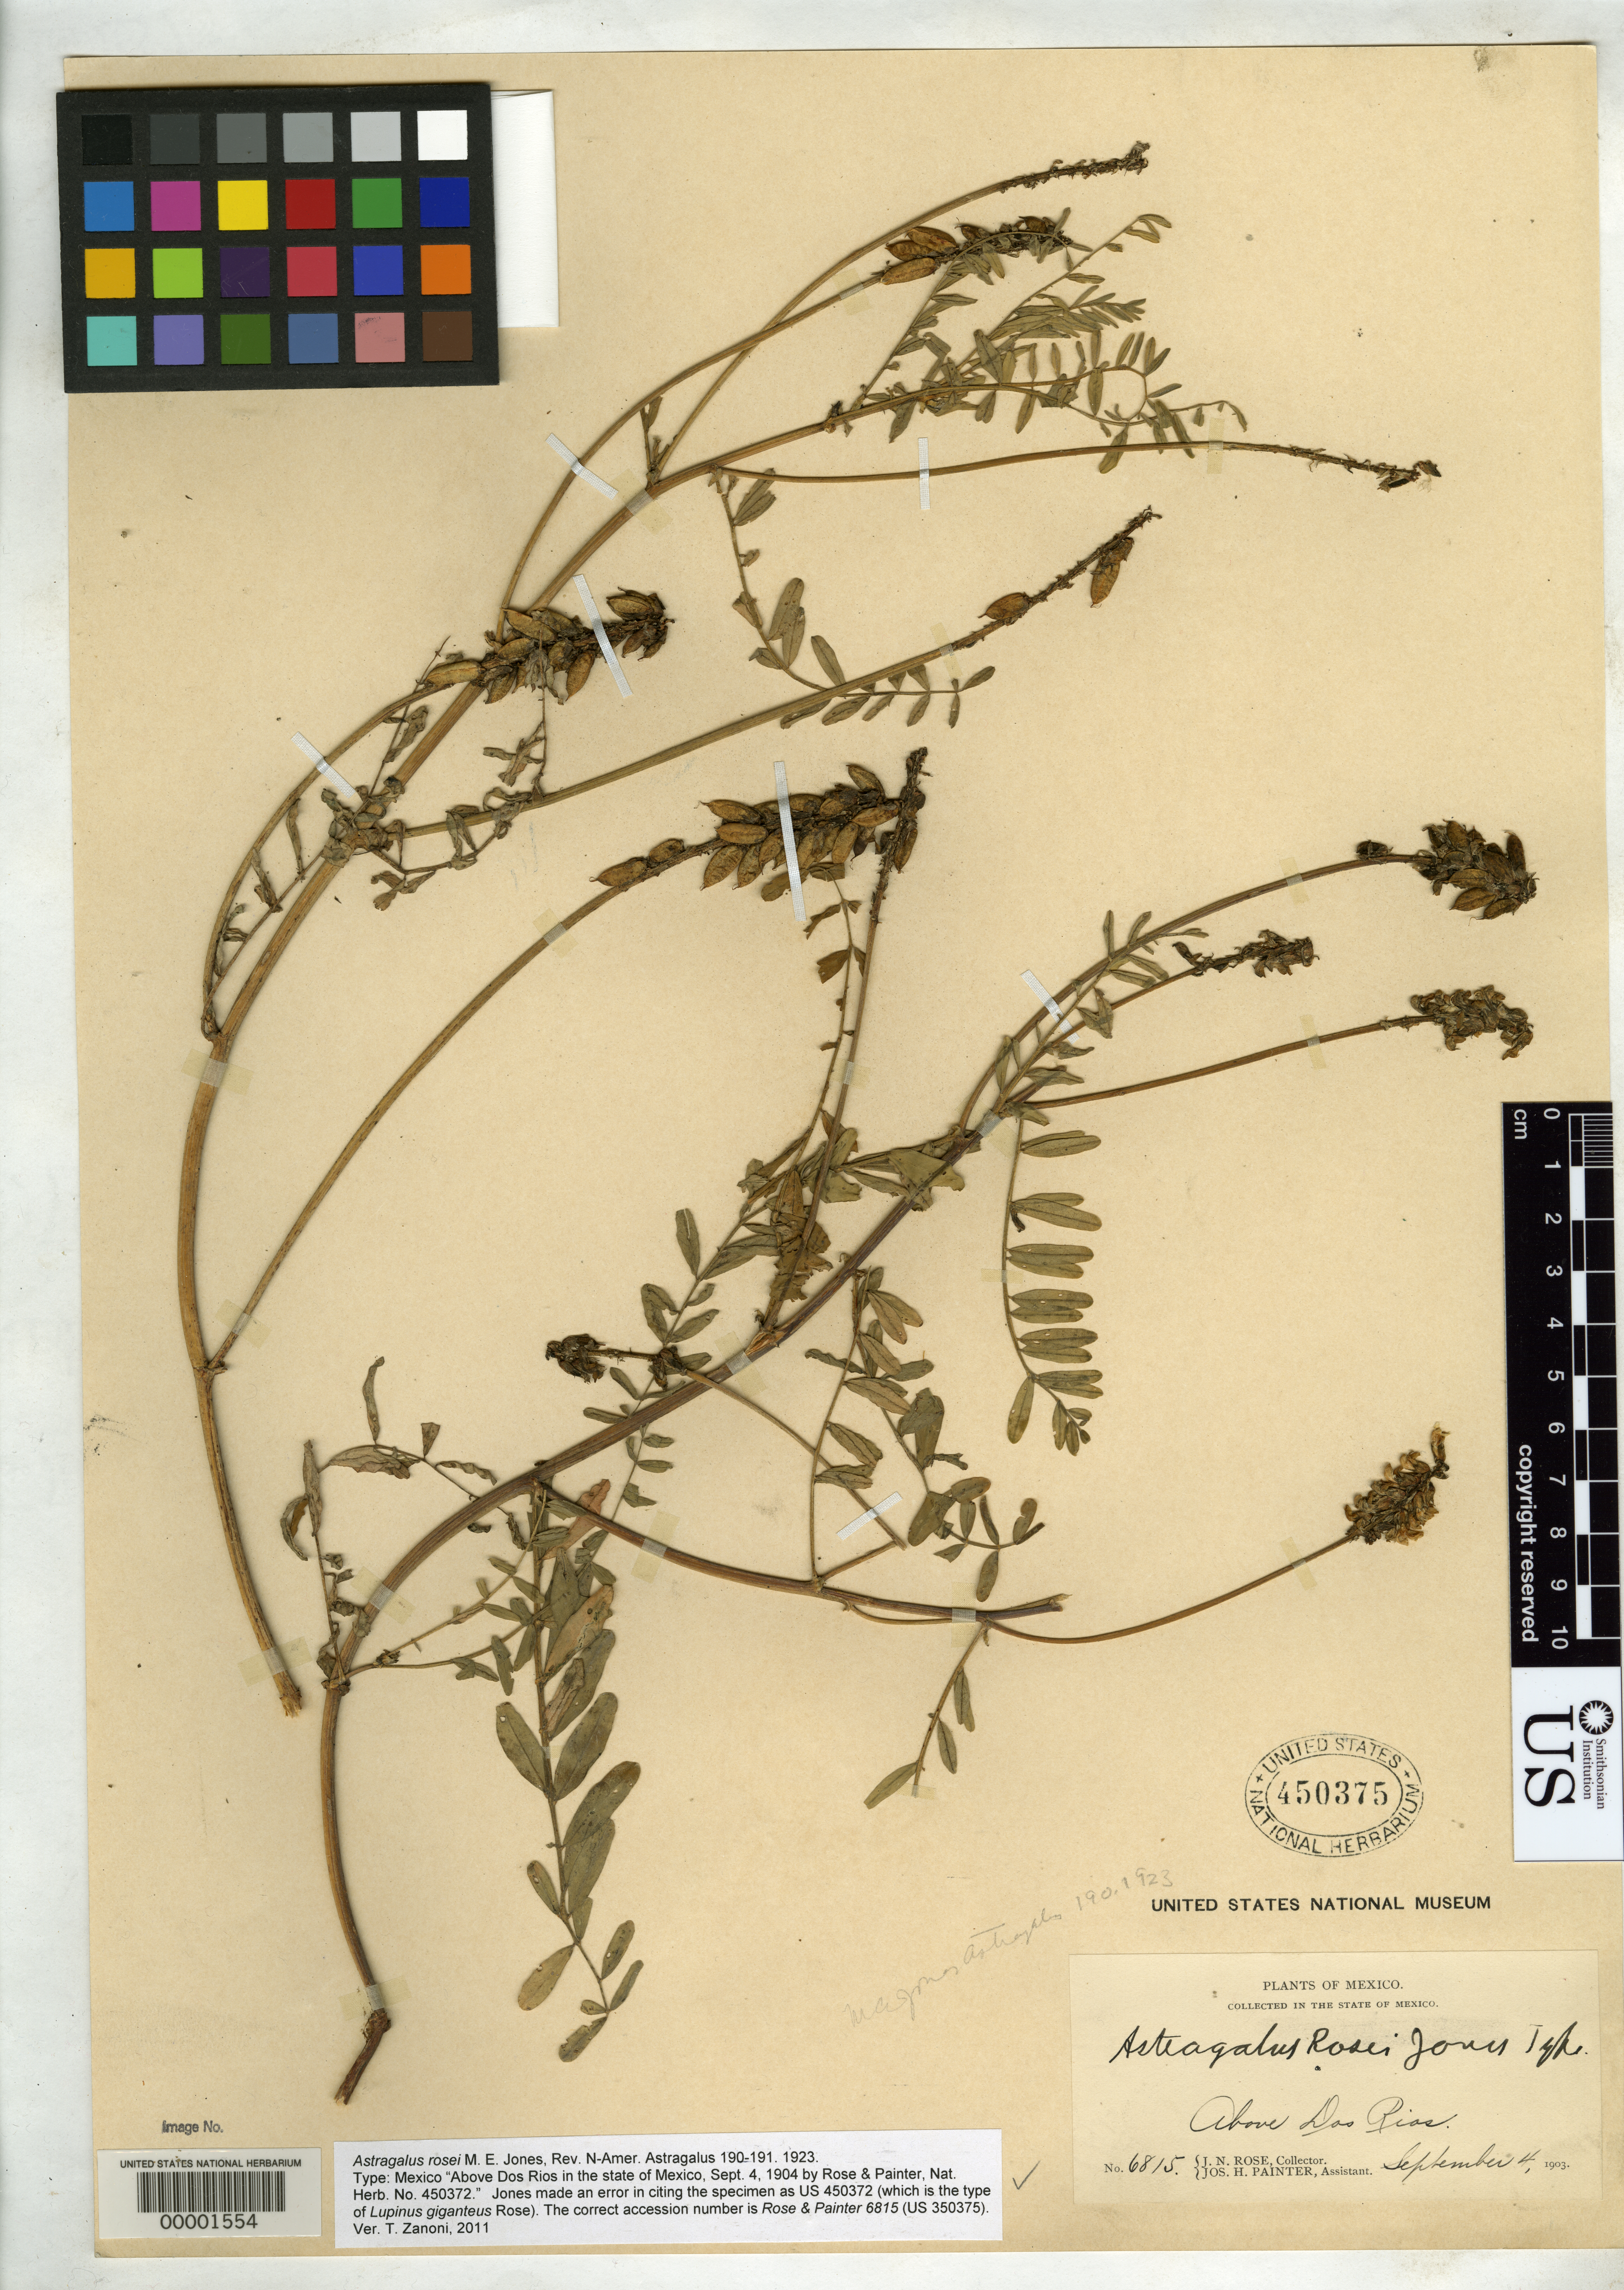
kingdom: Plantae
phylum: Tracheophyta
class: Magnoliopsida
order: Fabales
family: Fabaceae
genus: Astragalus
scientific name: Astragalus rosei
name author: M.E. Jones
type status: Holotype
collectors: J. N. Rose & J. H. Painter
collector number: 6815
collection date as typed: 04 Sep 1903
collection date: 1903-09-04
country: Mexico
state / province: México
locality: Above Dos Rios.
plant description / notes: Protologue mis-cites USNH sheet number as "450372" (which number belongs to Rose 6813, type of Lupinus giganteus).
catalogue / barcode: US 450375